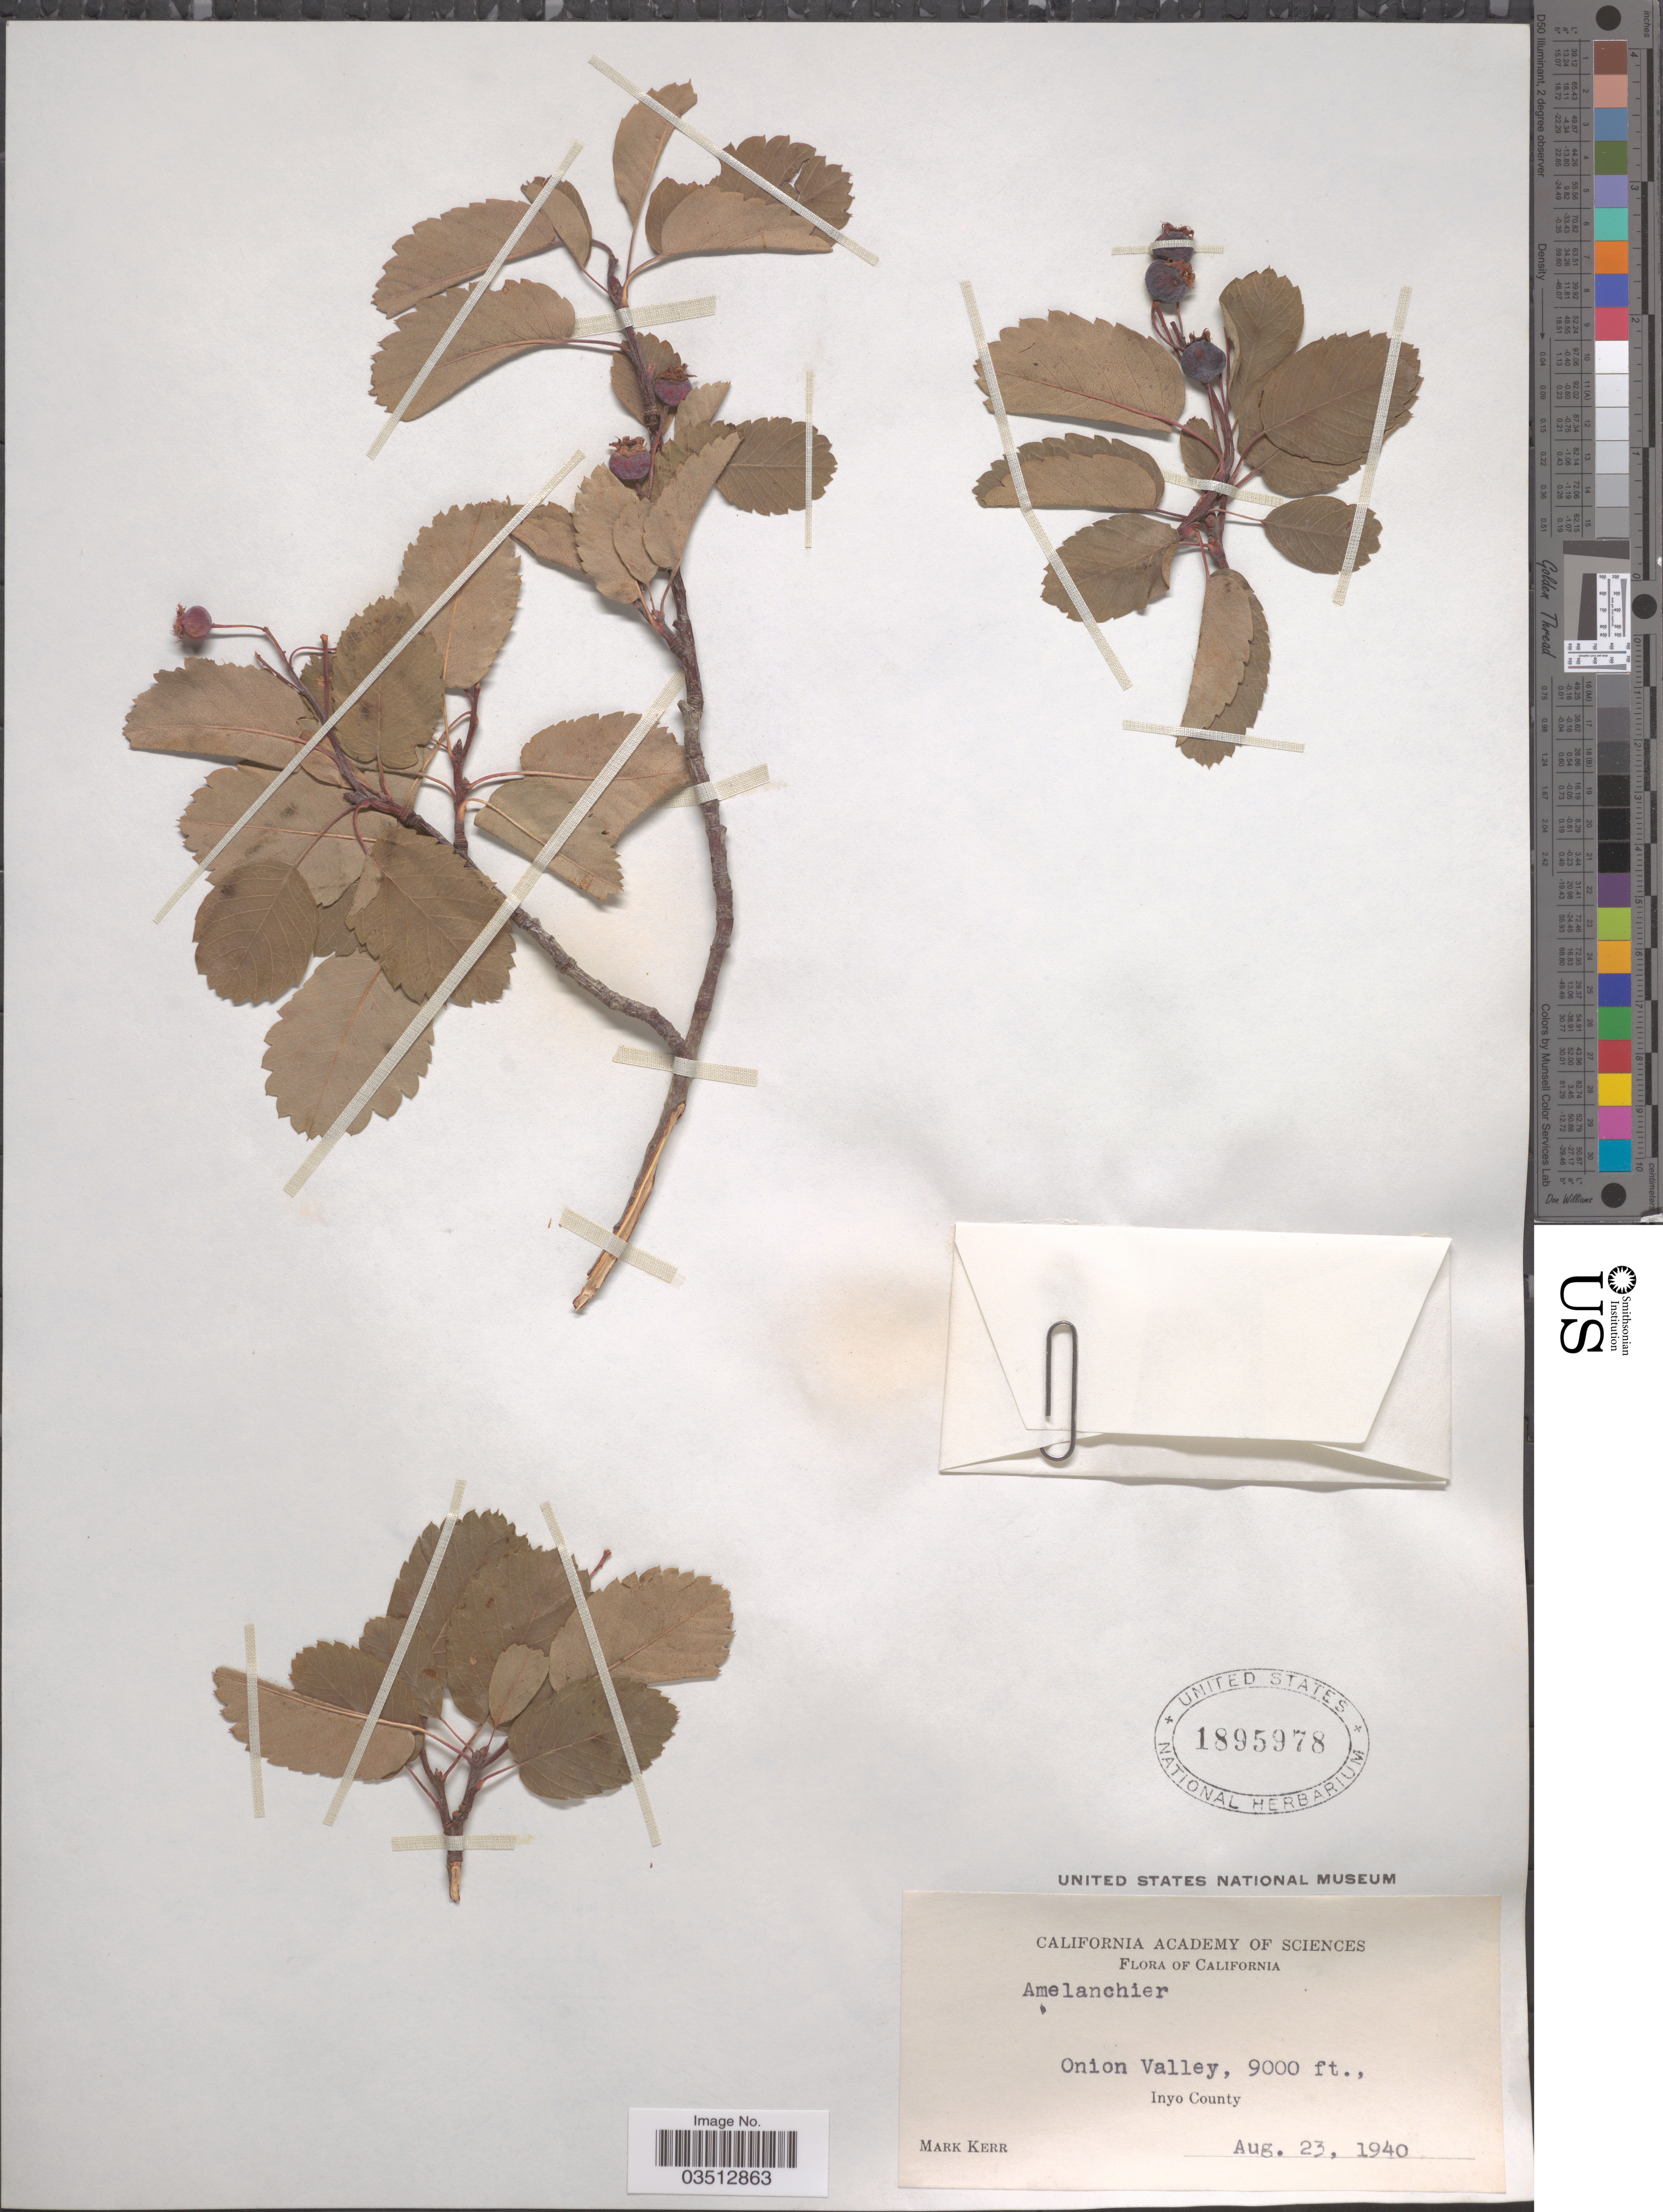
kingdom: Plantae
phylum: Tracheophyta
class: Magnoliopsida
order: Rosales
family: Rosaceae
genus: Amelanchier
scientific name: Amelanchier sp.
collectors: M. Kerr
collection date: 1940-08-23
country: United States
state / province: California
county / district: Inyo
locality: Onion Valley. Inyo County.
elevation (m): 2743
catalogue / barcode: US 1895978